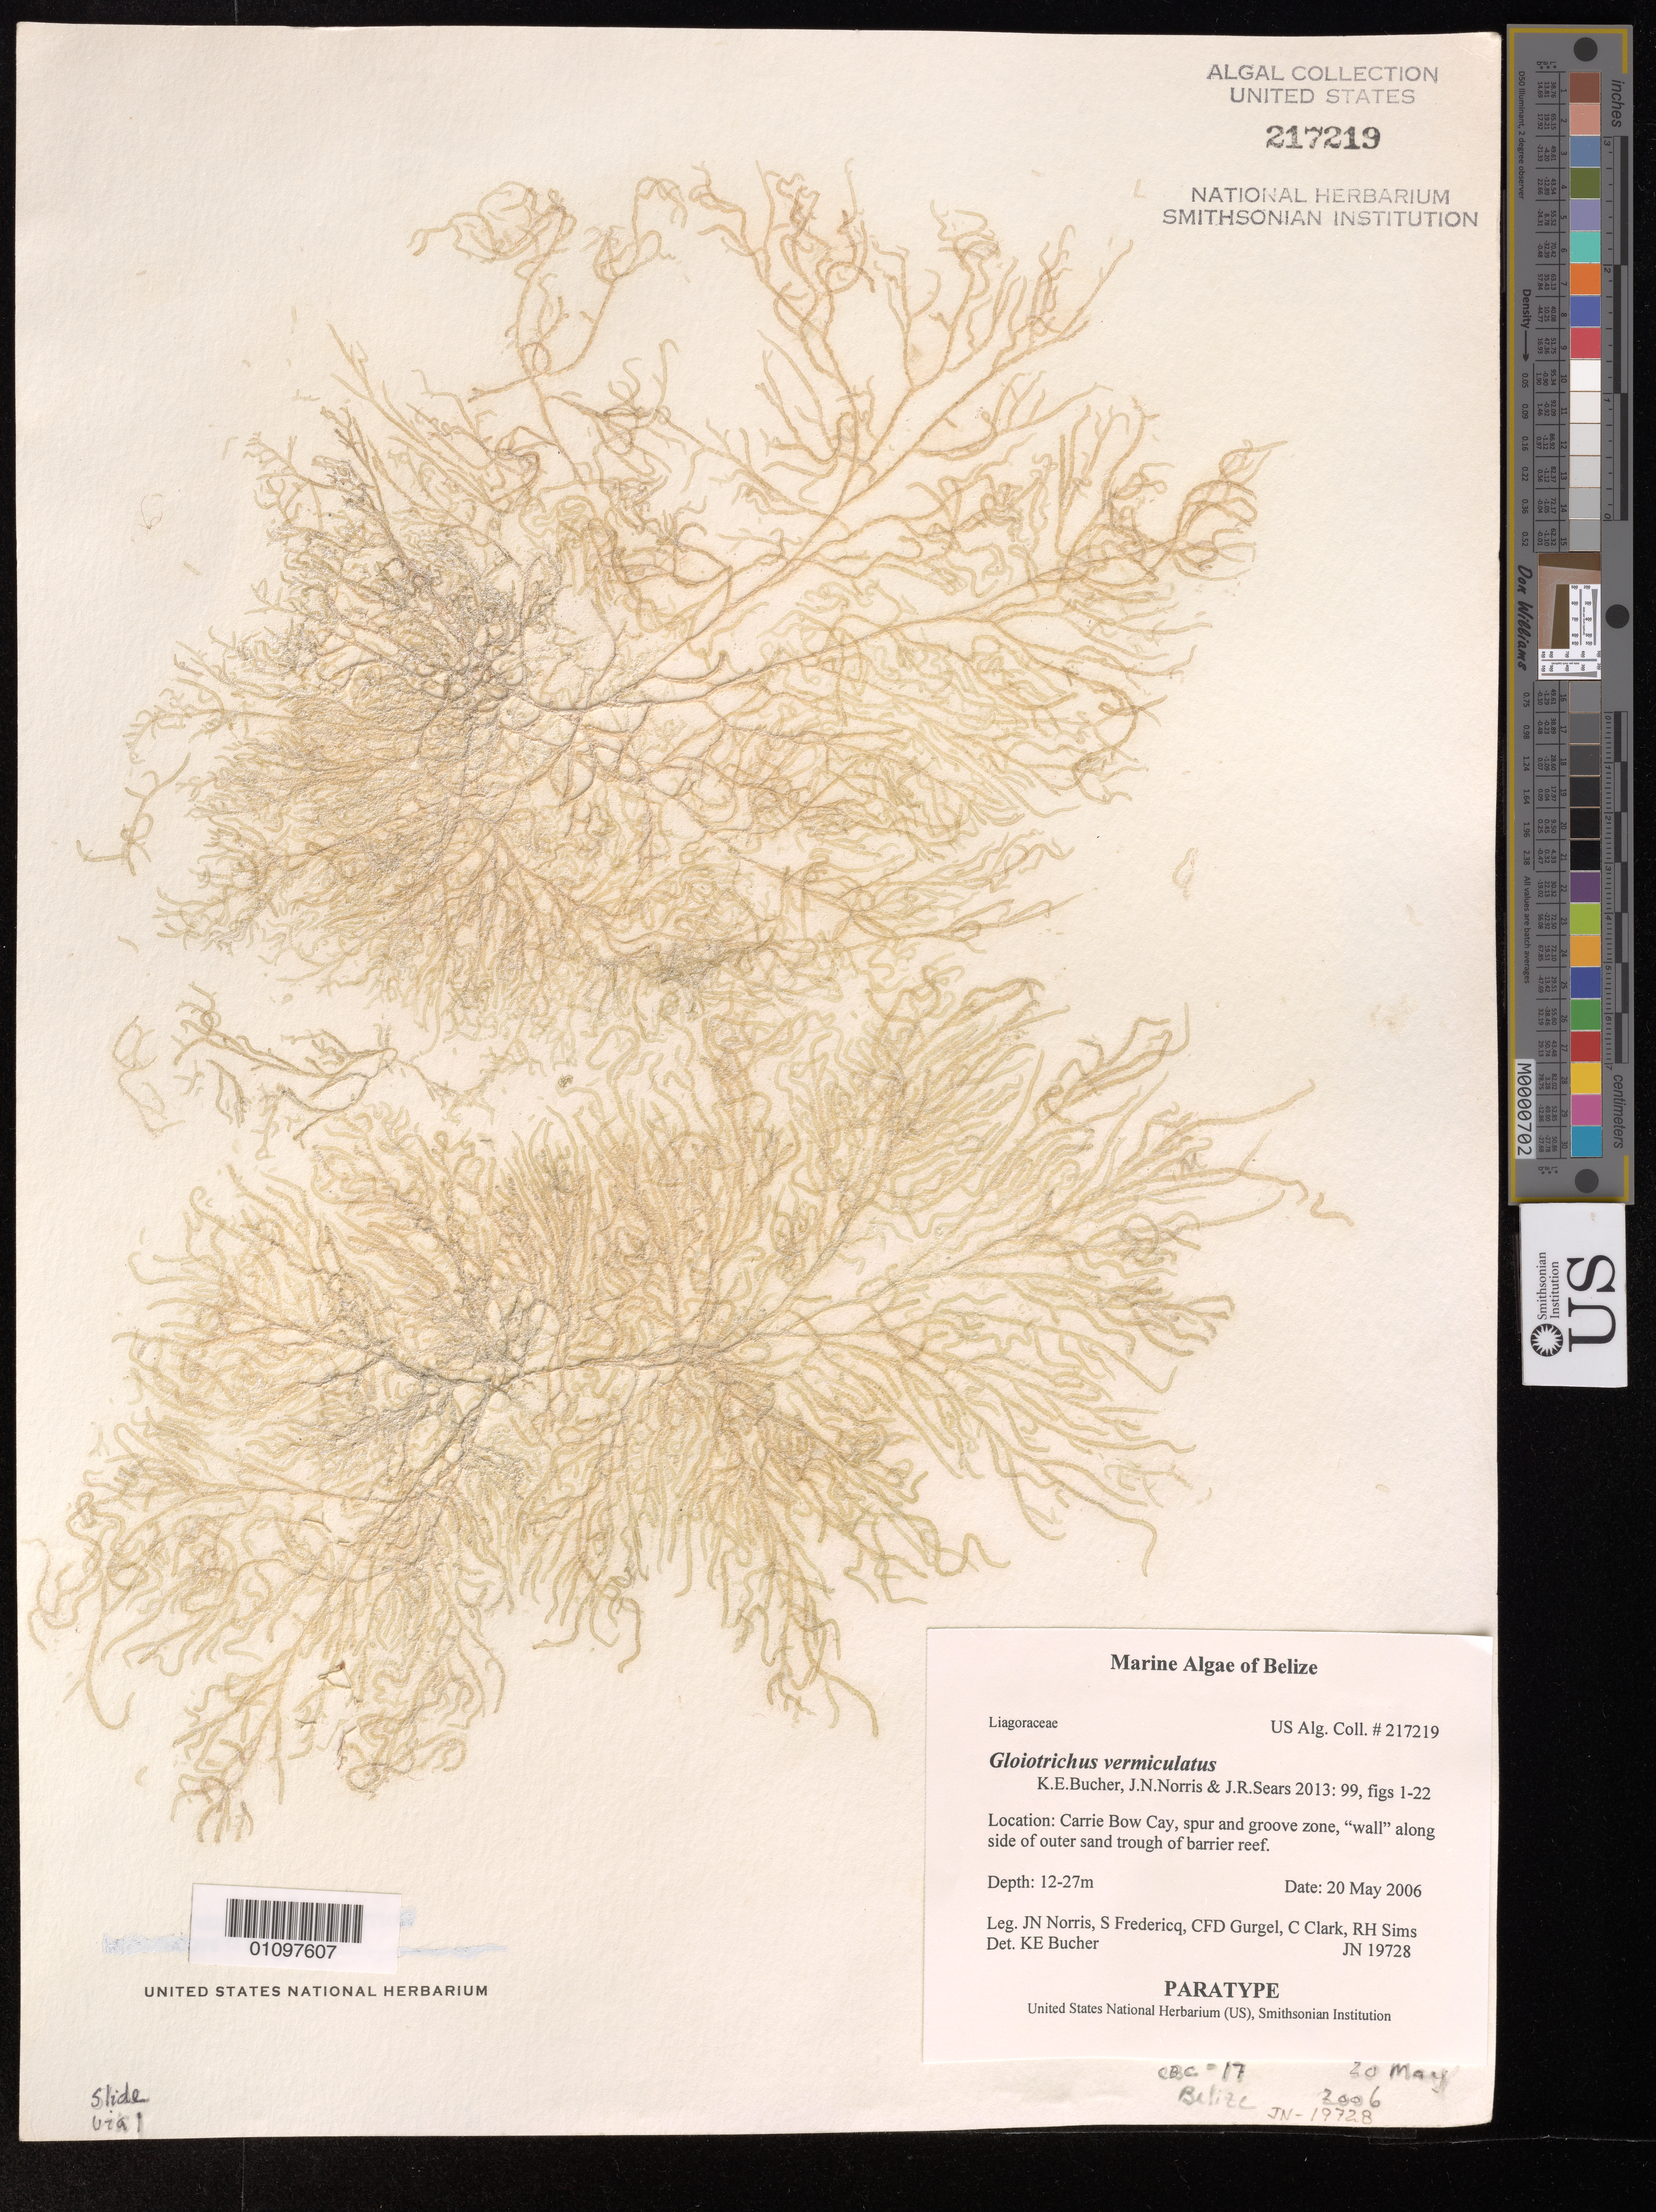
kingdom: Plantae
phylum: Rhodophyta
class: Florideophyceae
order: Nemaliales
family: Liagoraceae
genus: Gloiotrichus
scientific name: Gloiotrichus vermiculatus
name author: K.E. Bucher et al.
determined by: Bucher, K. E.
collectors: J. N. Norris, S. Fredericq, C. Gurgel & C. Clark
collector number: JN 19728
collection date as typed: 20 May 2006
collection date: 2006-05-20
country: Belize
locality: Carrie Bow Cay, spur and groove zone, "wall" along side of outer sand trough of barrier reef.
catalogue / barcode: US 217219